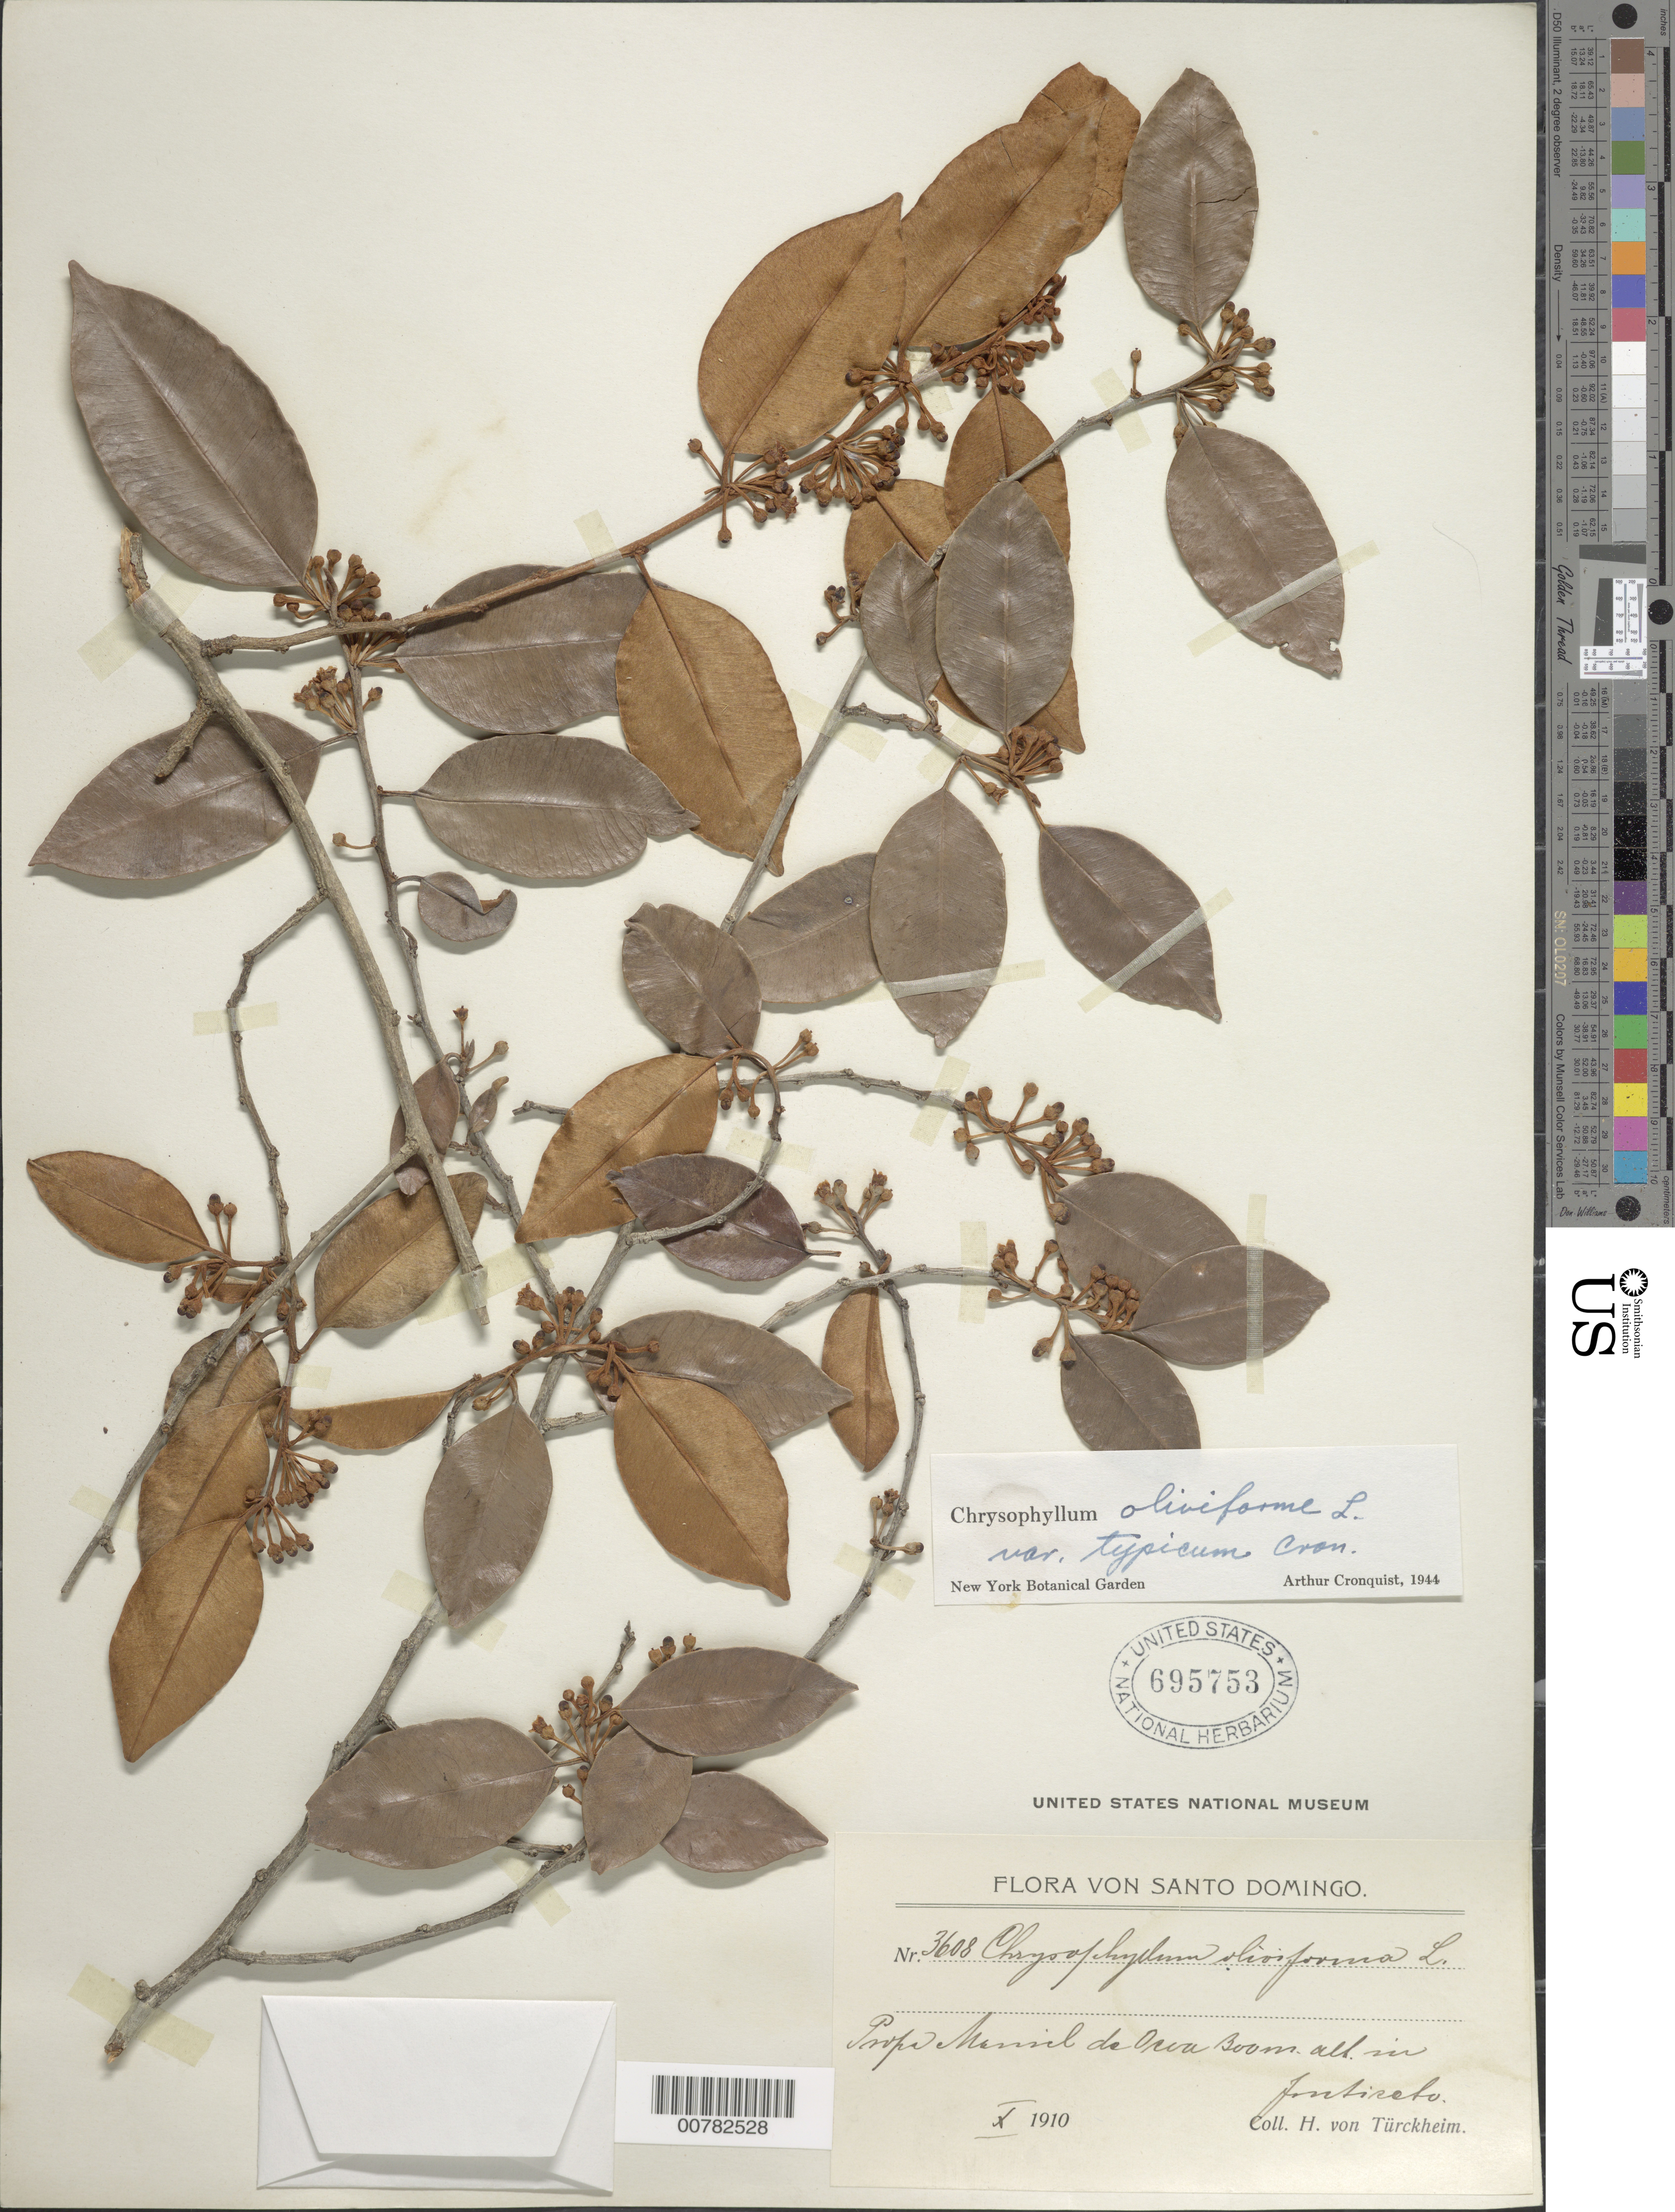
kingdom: Plantae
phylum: Tracheophyta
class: Magnoliopsida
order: Ericales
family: Sapotaceae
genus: Chrysophyllum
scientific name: Chrysophyllum oliviforme subsp. oliviforme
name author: L.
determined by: Cronquist, A. J.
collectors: H. von Türckheim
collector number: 3608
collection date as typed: Oct 1910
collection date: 1910-10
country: Dominican Republic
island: Hispaniola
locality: "Naniel de Ocoa".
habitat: "In fontisoto".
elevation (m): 300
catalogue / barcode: US 695753